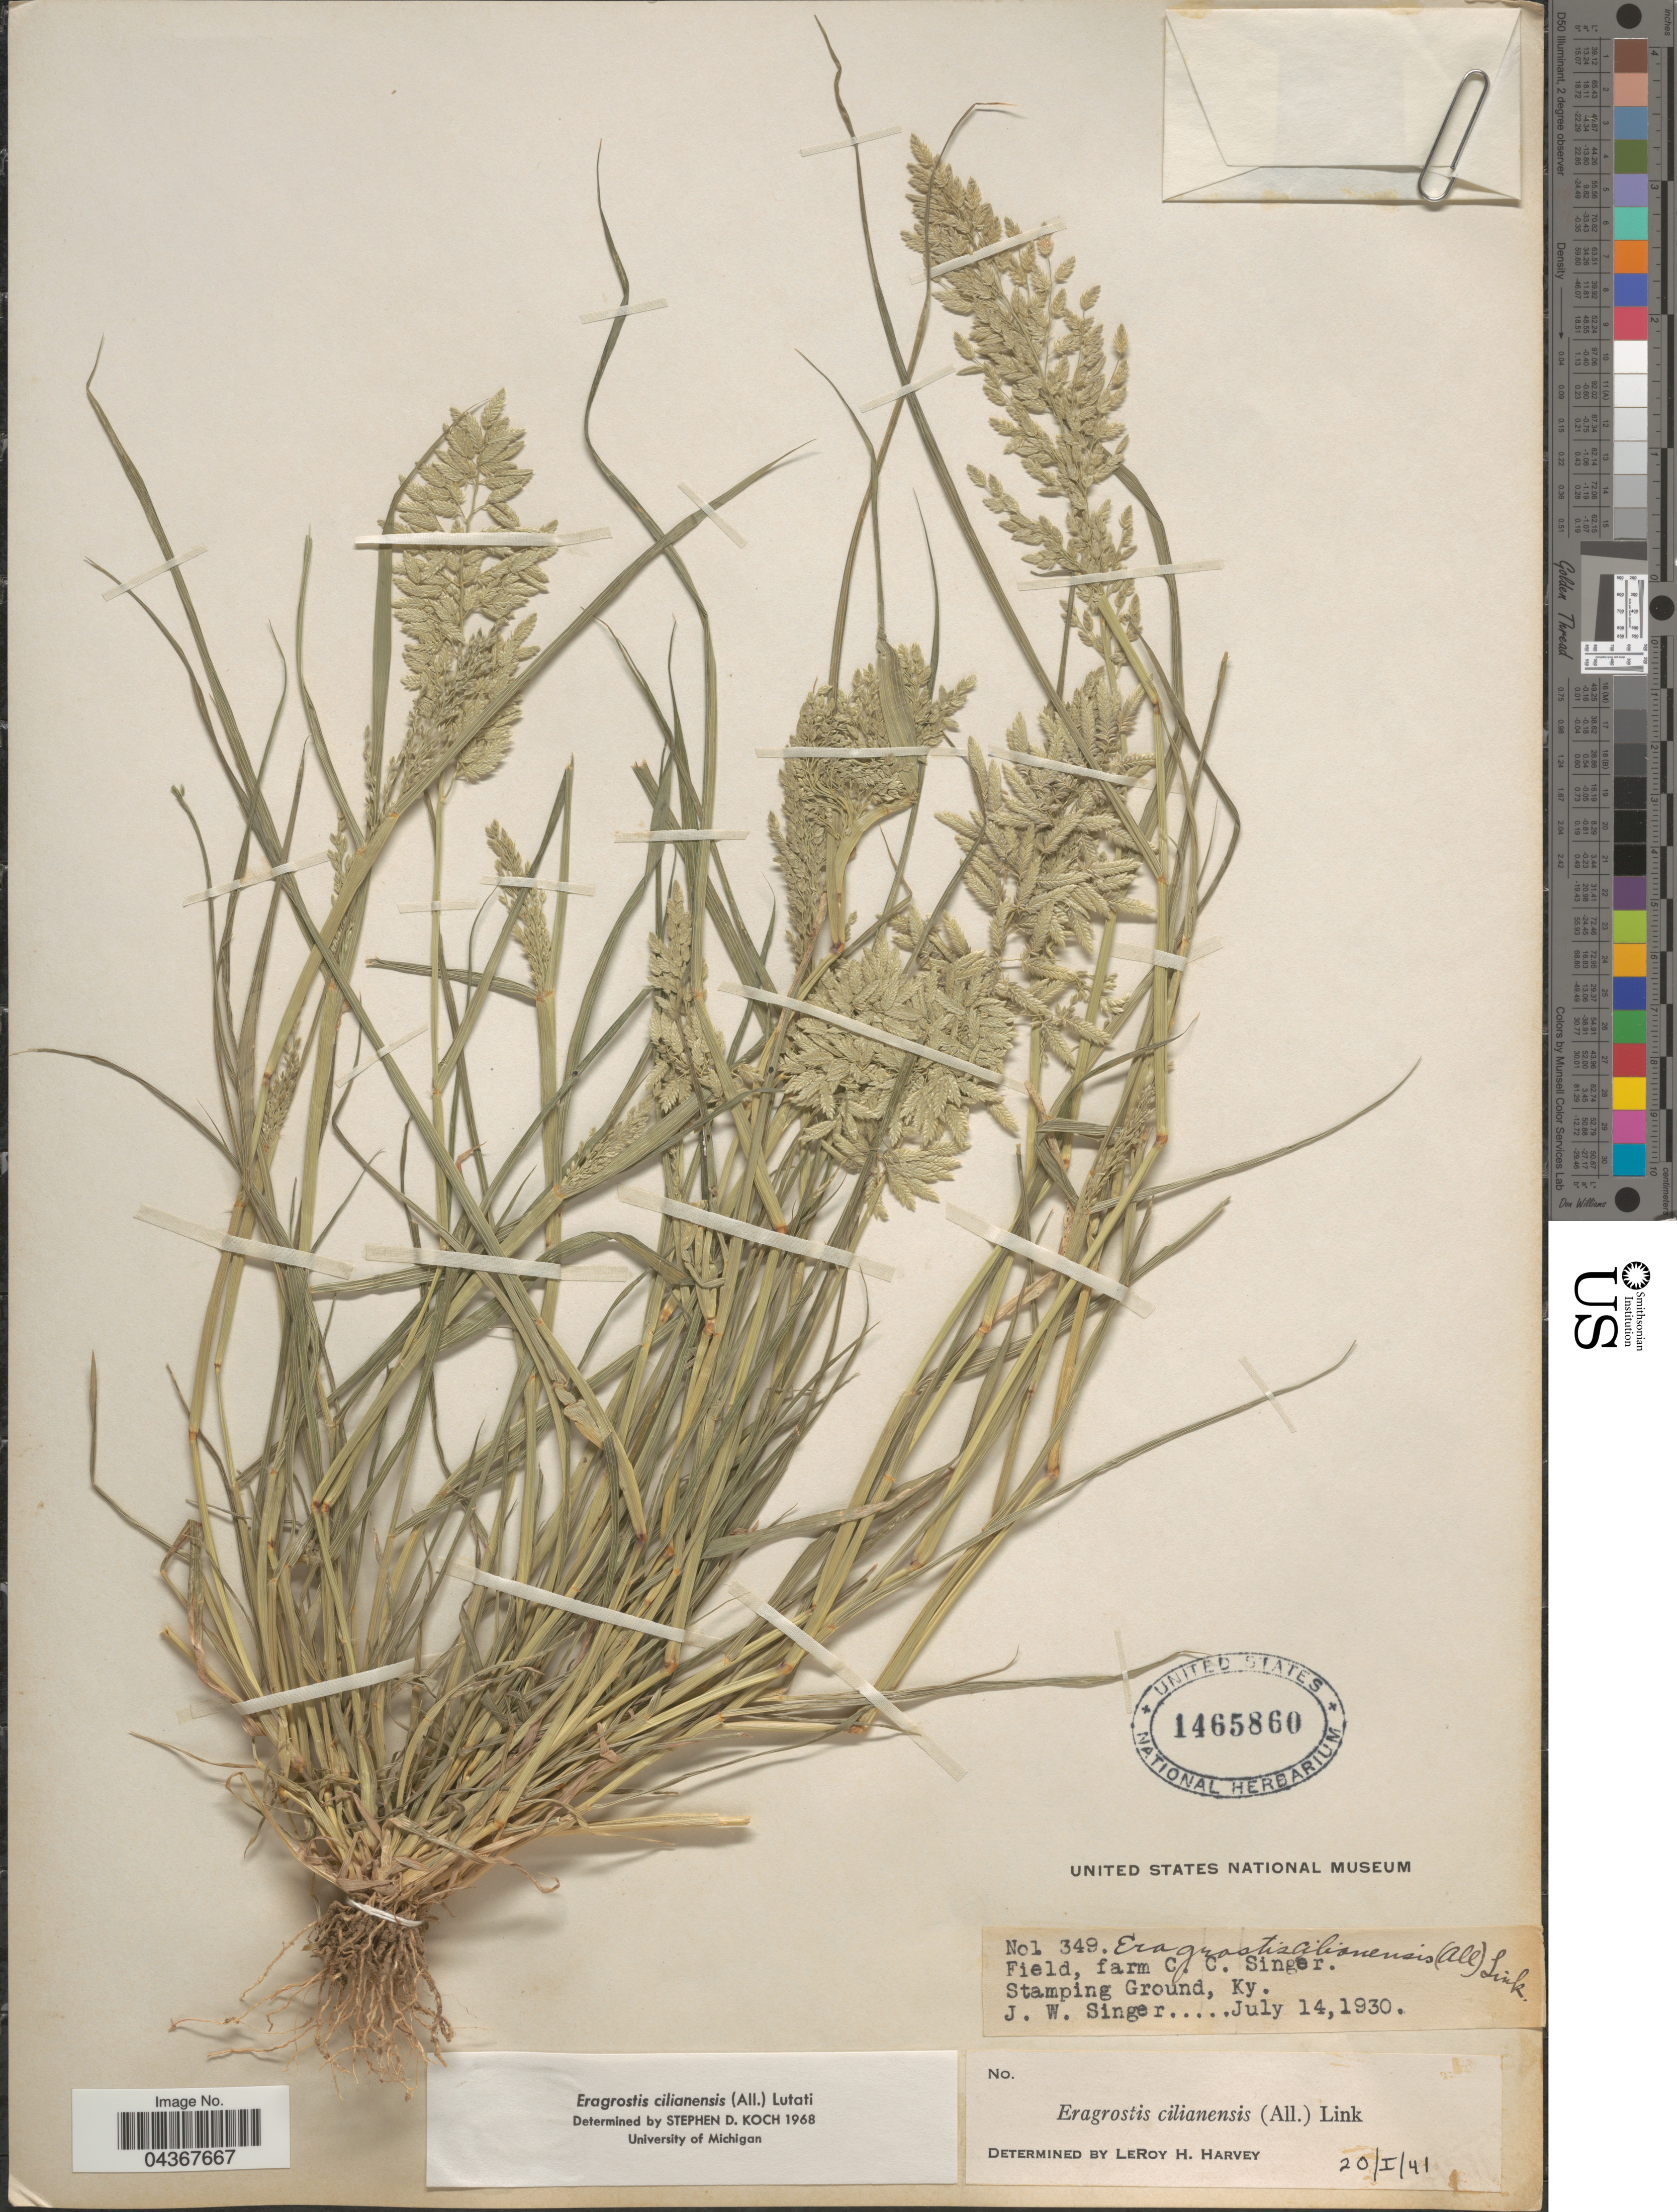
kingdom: Plantae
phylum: Tracheophyta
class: Liliopsida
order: Poales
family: Poaceae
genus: Eragrostis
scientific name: Eragrostis cilianensis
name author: (Bellardi) Vignolo ex Janch.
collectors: J. EW. Singer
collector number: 1349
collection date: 1930-07-14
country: United States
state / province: Kentucky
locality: Farm C. C. Singer. Stamping Ground.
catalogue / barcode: US 1465860